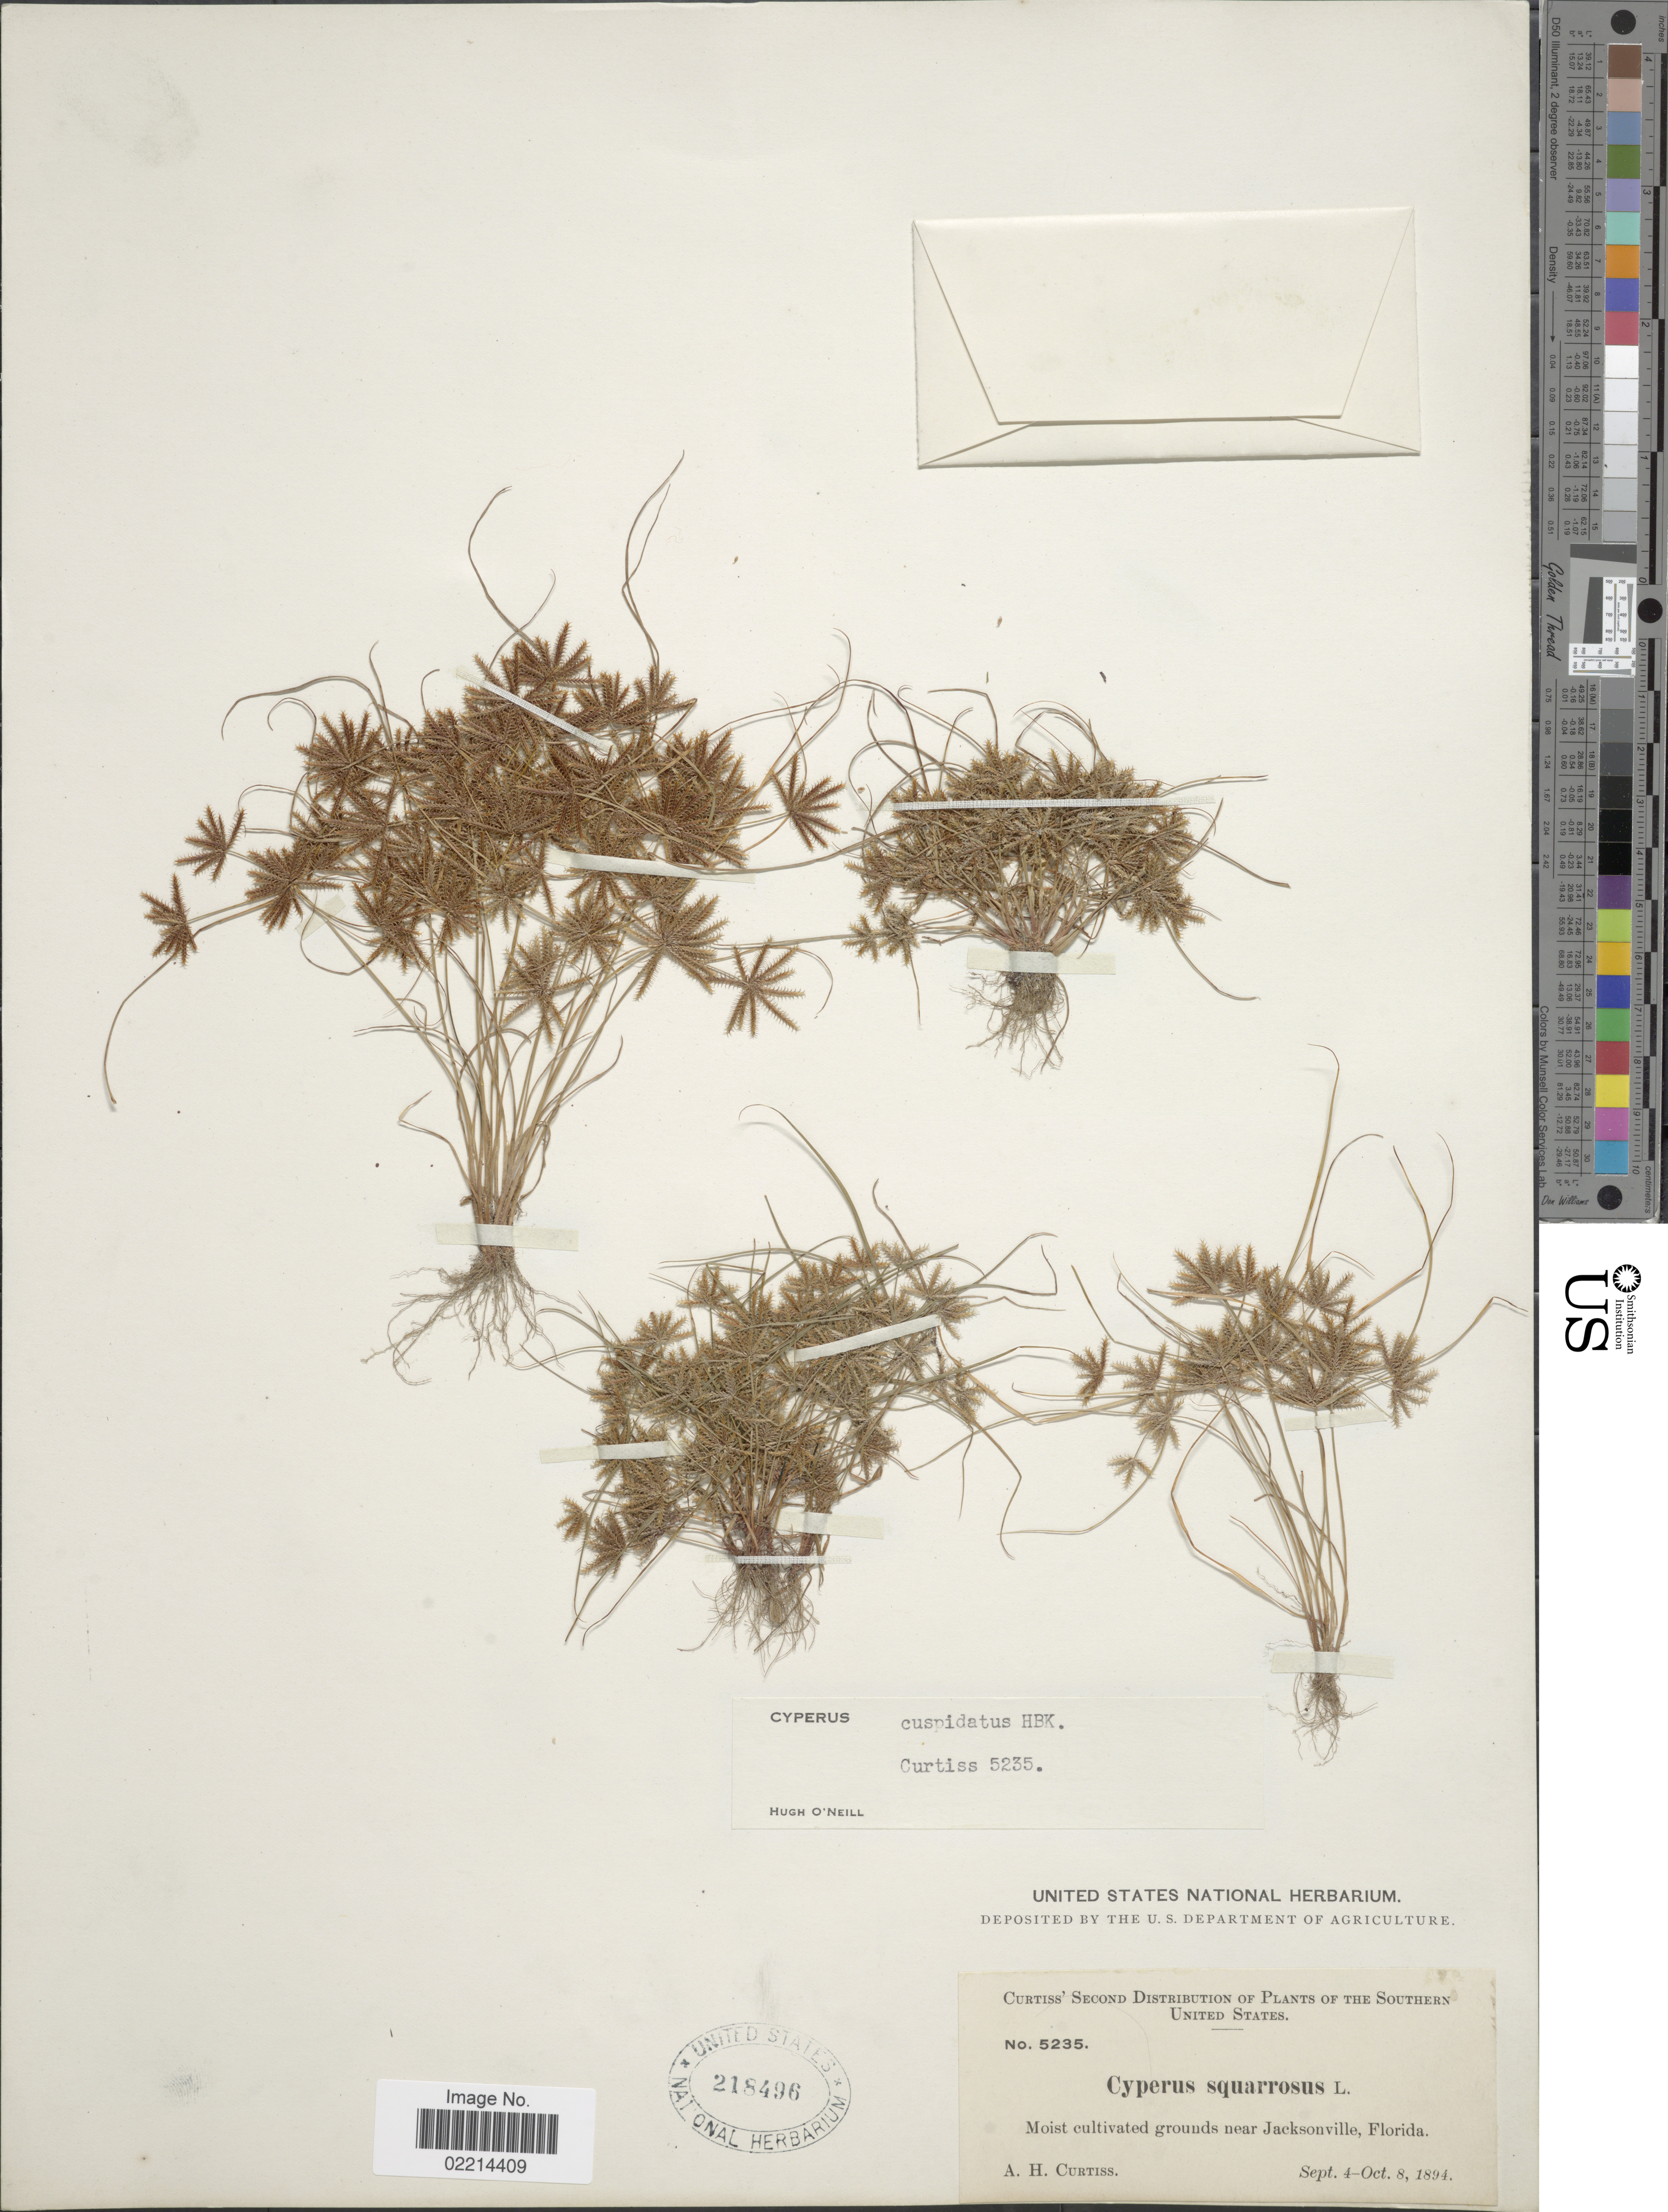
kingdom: Plantae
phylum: Tracheophyta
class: Liliopsida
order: Poales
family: Cyperaceae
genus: Cyperus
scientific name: Cyperus cuspidatus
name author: Kunth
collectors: A. H. Curtiss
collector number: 5235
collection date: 1894-09-04/1894-10-08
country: United States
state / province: Florida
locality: Southern United States, Moist cultivated grounds near Jacksonville.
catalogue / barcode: US 218496